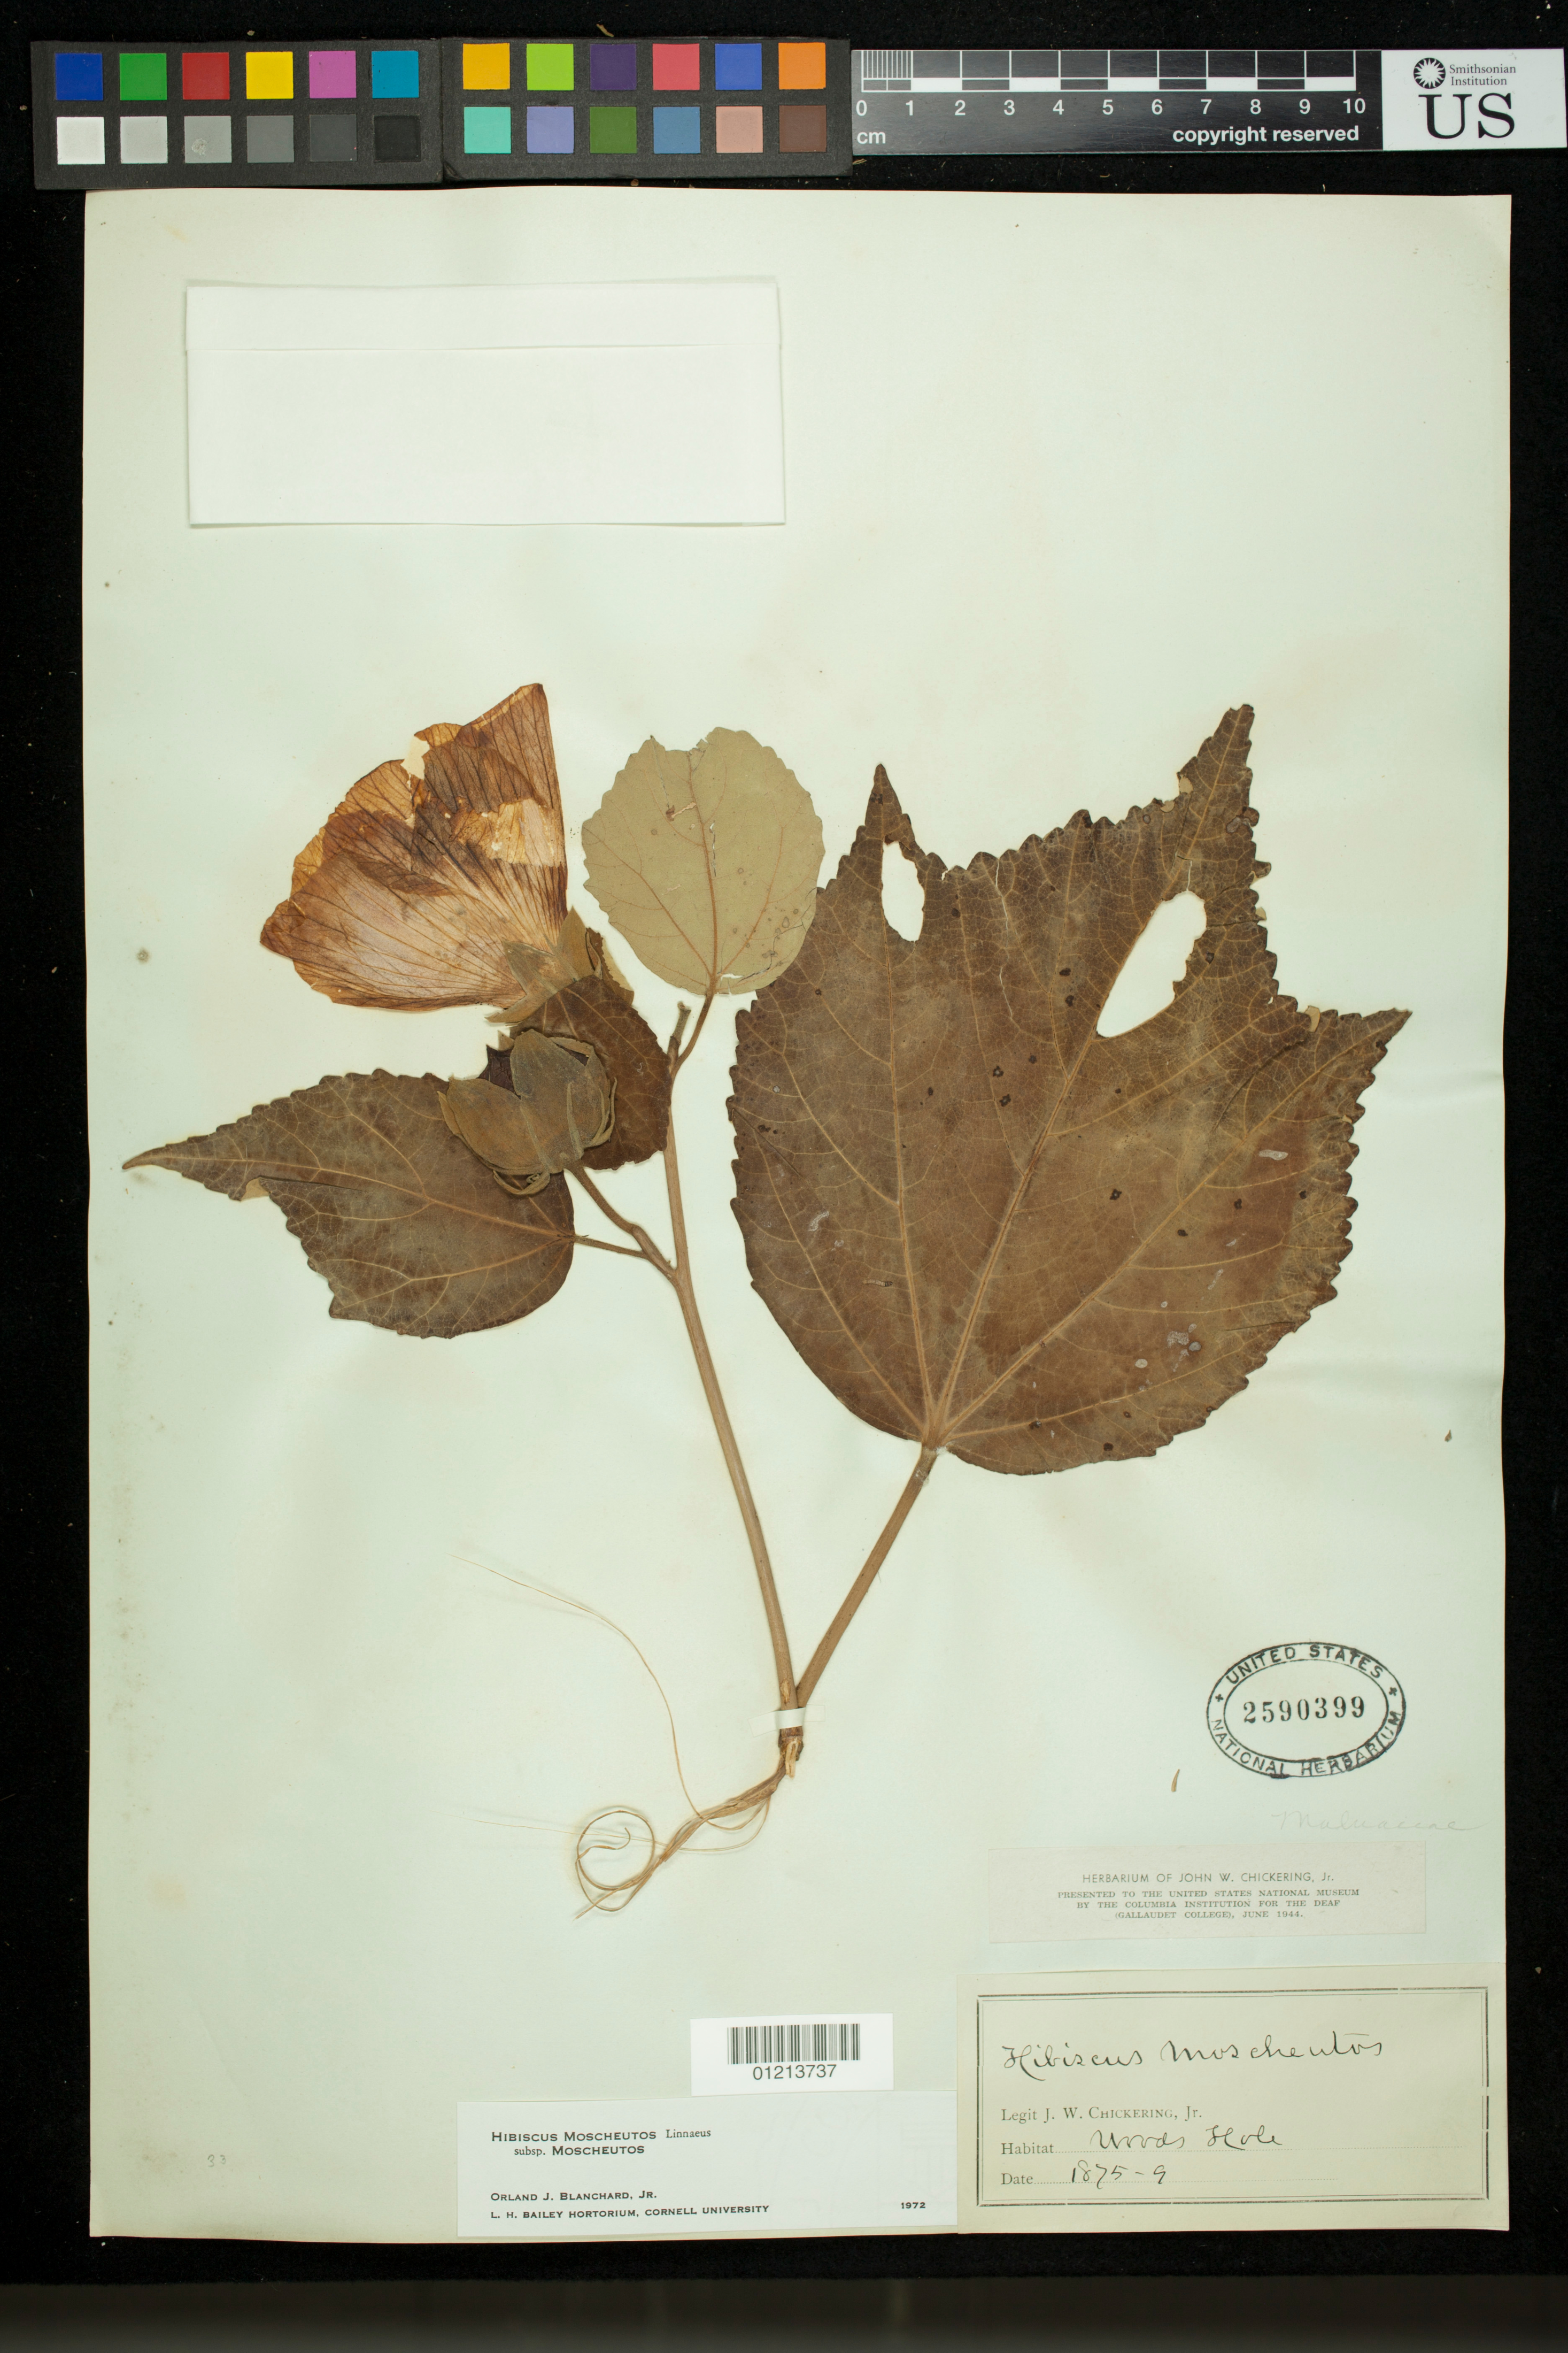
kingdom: Plantae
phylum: Tracheophyta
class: Magnoliopsida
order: Malvales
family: Malvaceae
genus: Hibiscus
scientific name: Hibiscus moscheutos subsp. moscheutos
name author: L.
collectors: J. W. Chickering Jr.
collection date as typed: Sep 1875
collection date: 1875-09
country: United States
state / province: Massachusetts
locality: Woods Hole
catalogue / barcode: US 2590399